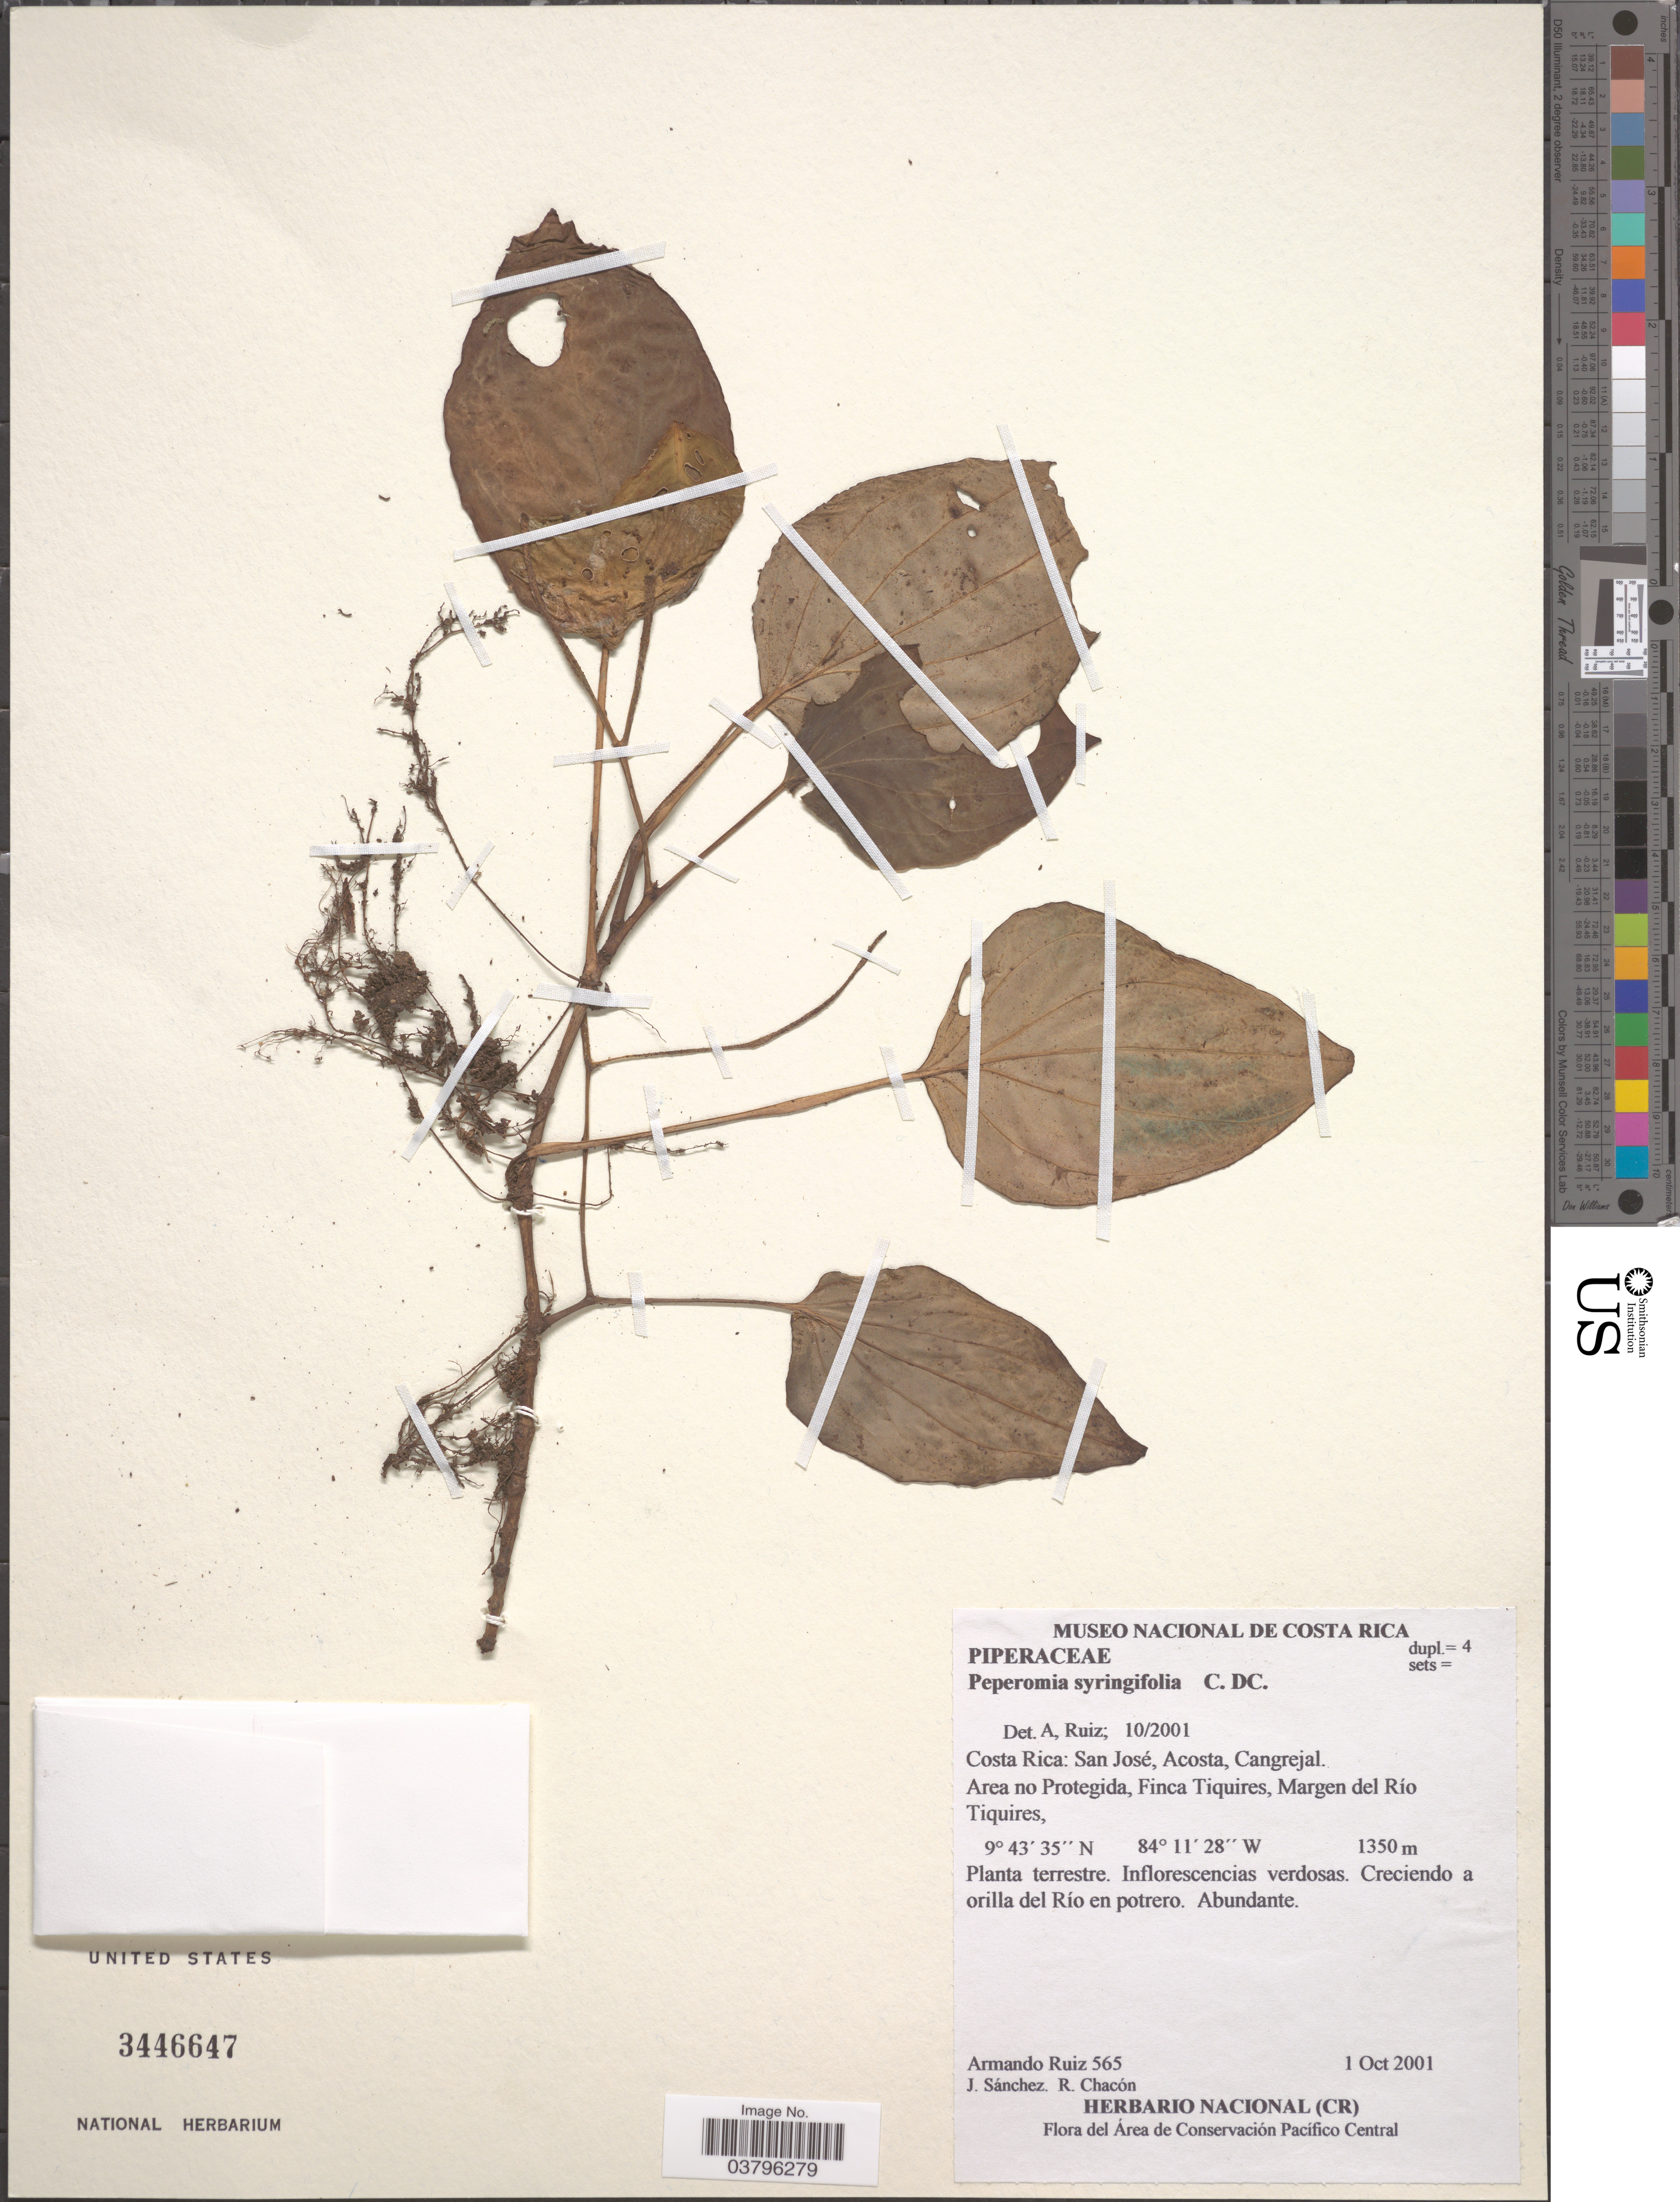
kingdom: Plantae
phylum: Tracheophyta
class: Magnoliopsida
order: Piperales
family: Piperaceae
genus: Peperomia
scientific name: Peperomia syringifolia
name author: C. DC.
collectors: A. Ruiz, J. Sánchez & R. Chacón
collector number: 565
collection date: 2001-10-01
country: Costa Rica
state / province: San José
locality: Acosta, Cangrejal. Area no Protegida, Finca Tiquires, Margen del Río Tiquires.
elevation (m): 1350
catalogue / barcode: US 3446647